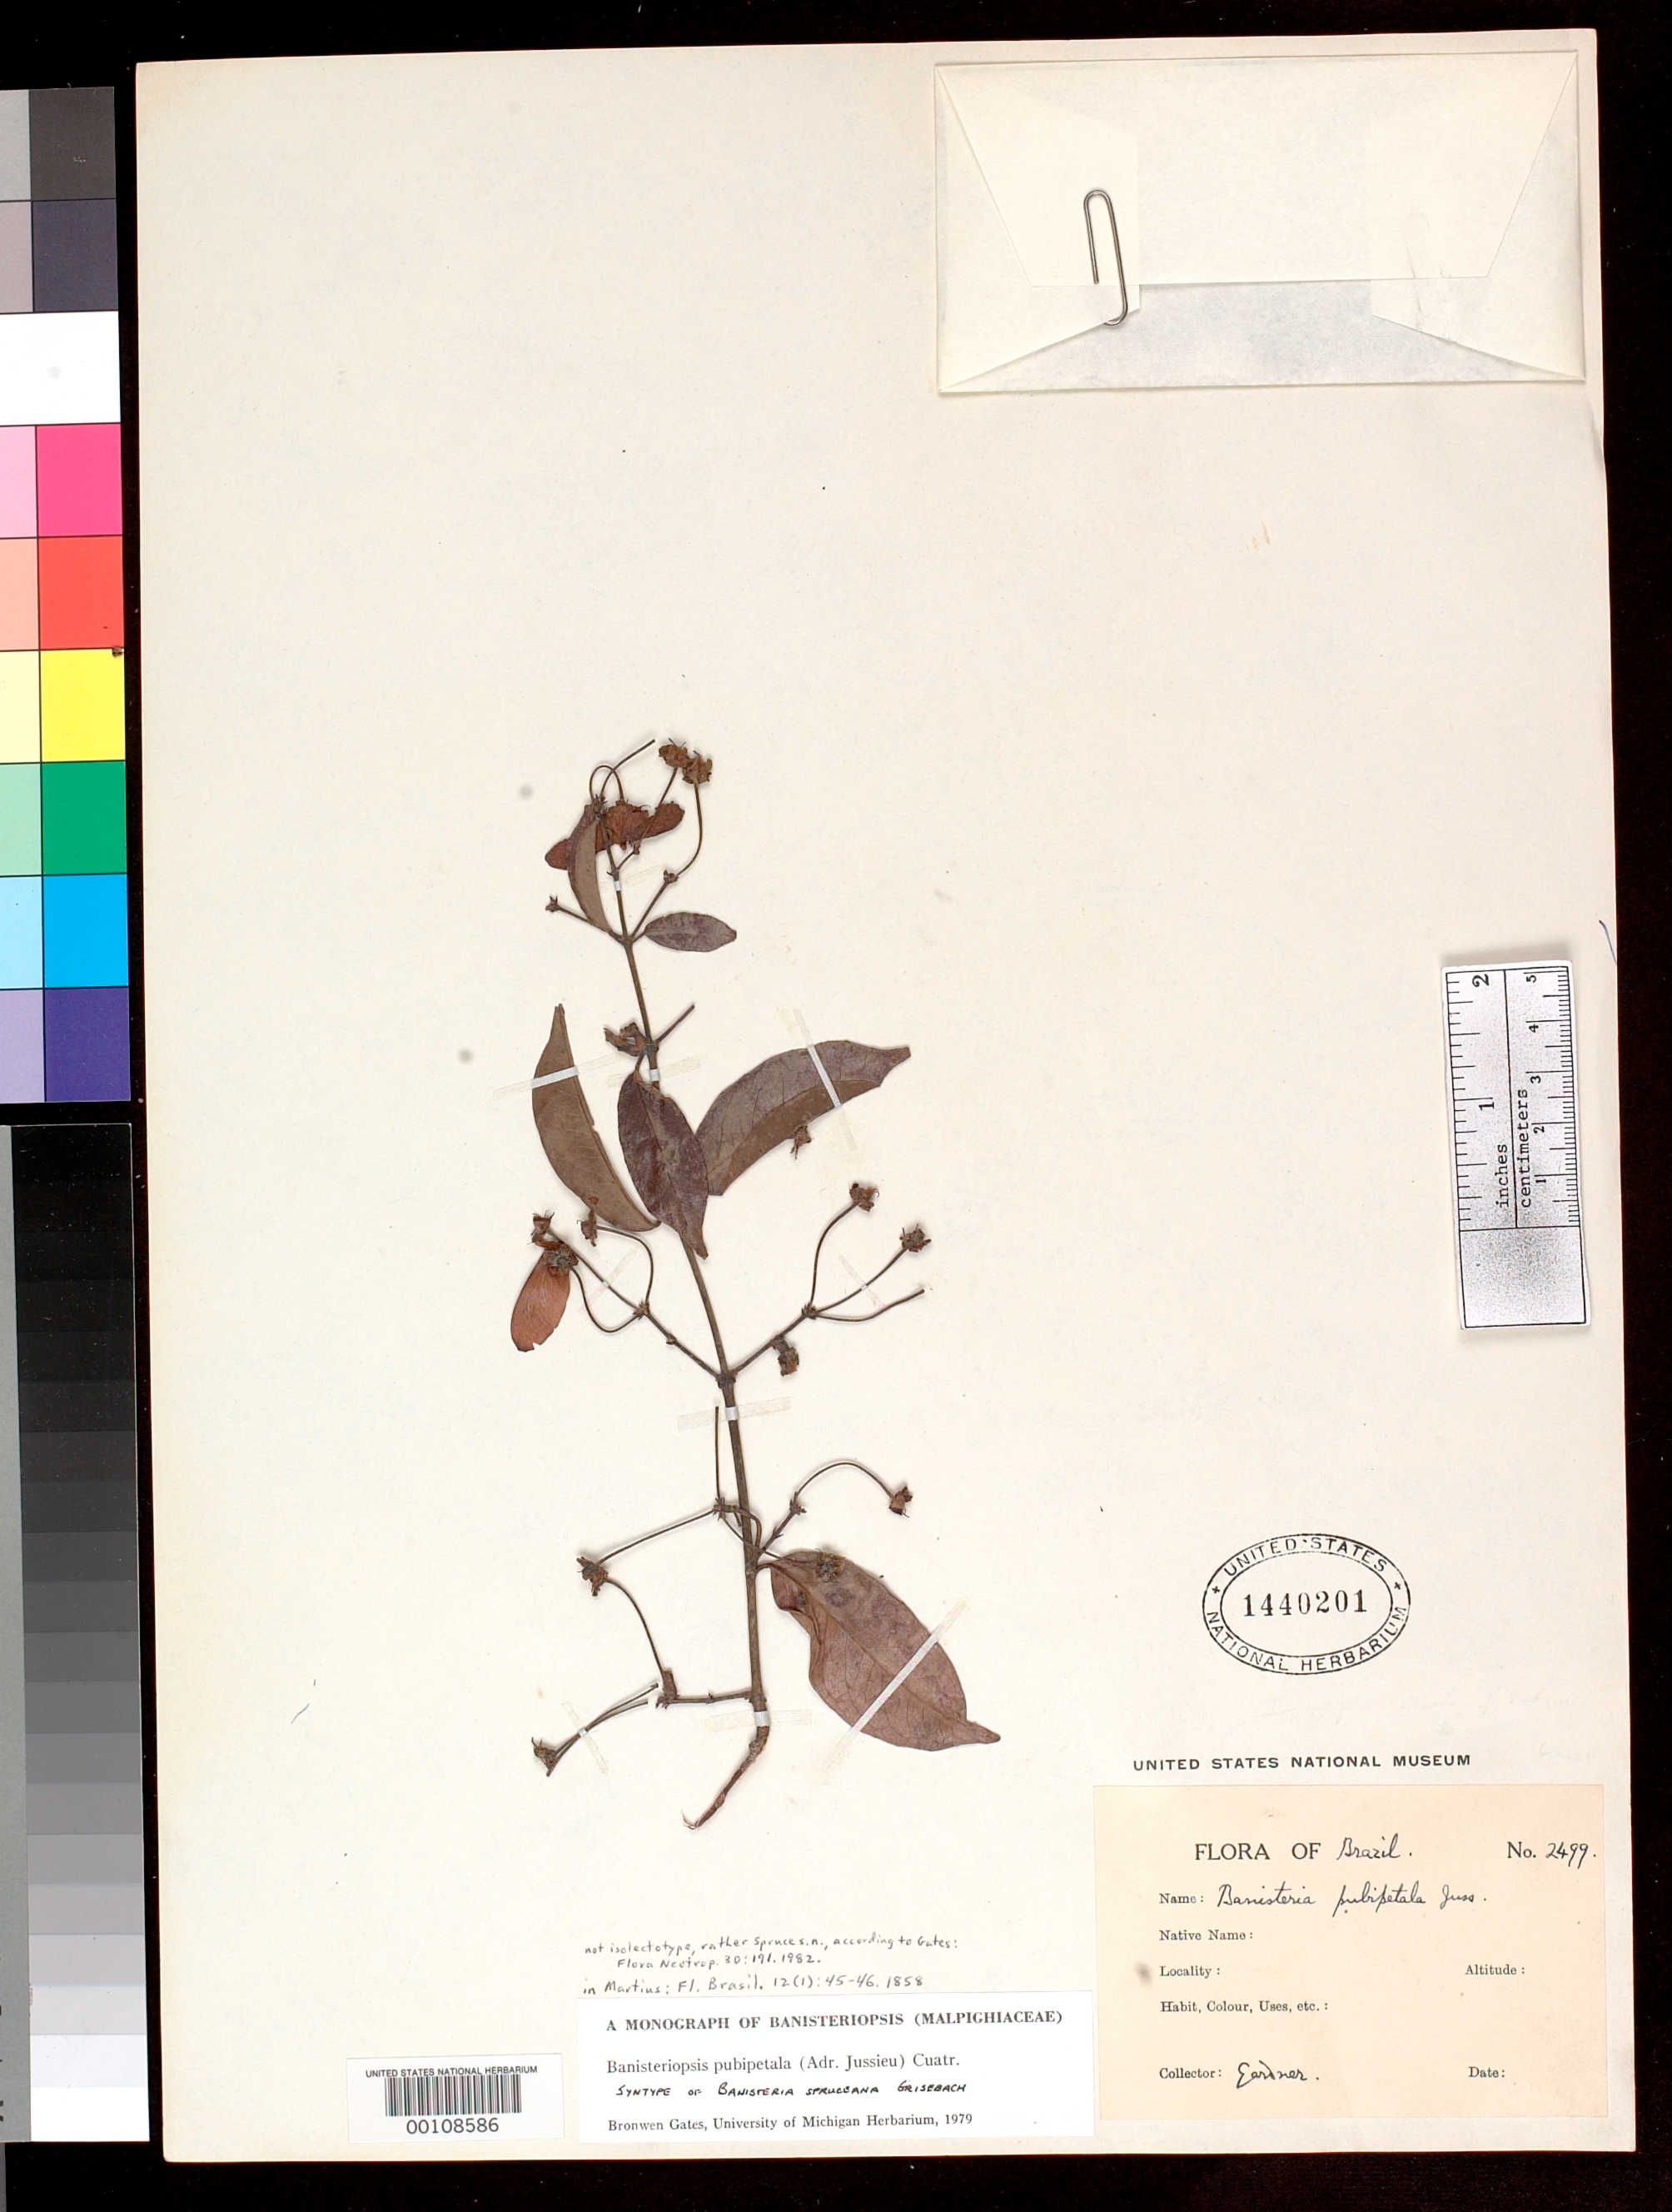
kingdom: Plantae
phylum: Tracheophyta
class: Magnoliopsida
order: Malpighiales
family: Malpighiaceae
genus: Banisteria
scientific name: Banisteria spruceana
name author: Griseb. in Mart.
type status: Syntype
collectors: G. Gardner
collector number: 2499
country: Brazil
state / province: Minas Gerais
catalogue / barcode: US 1440201